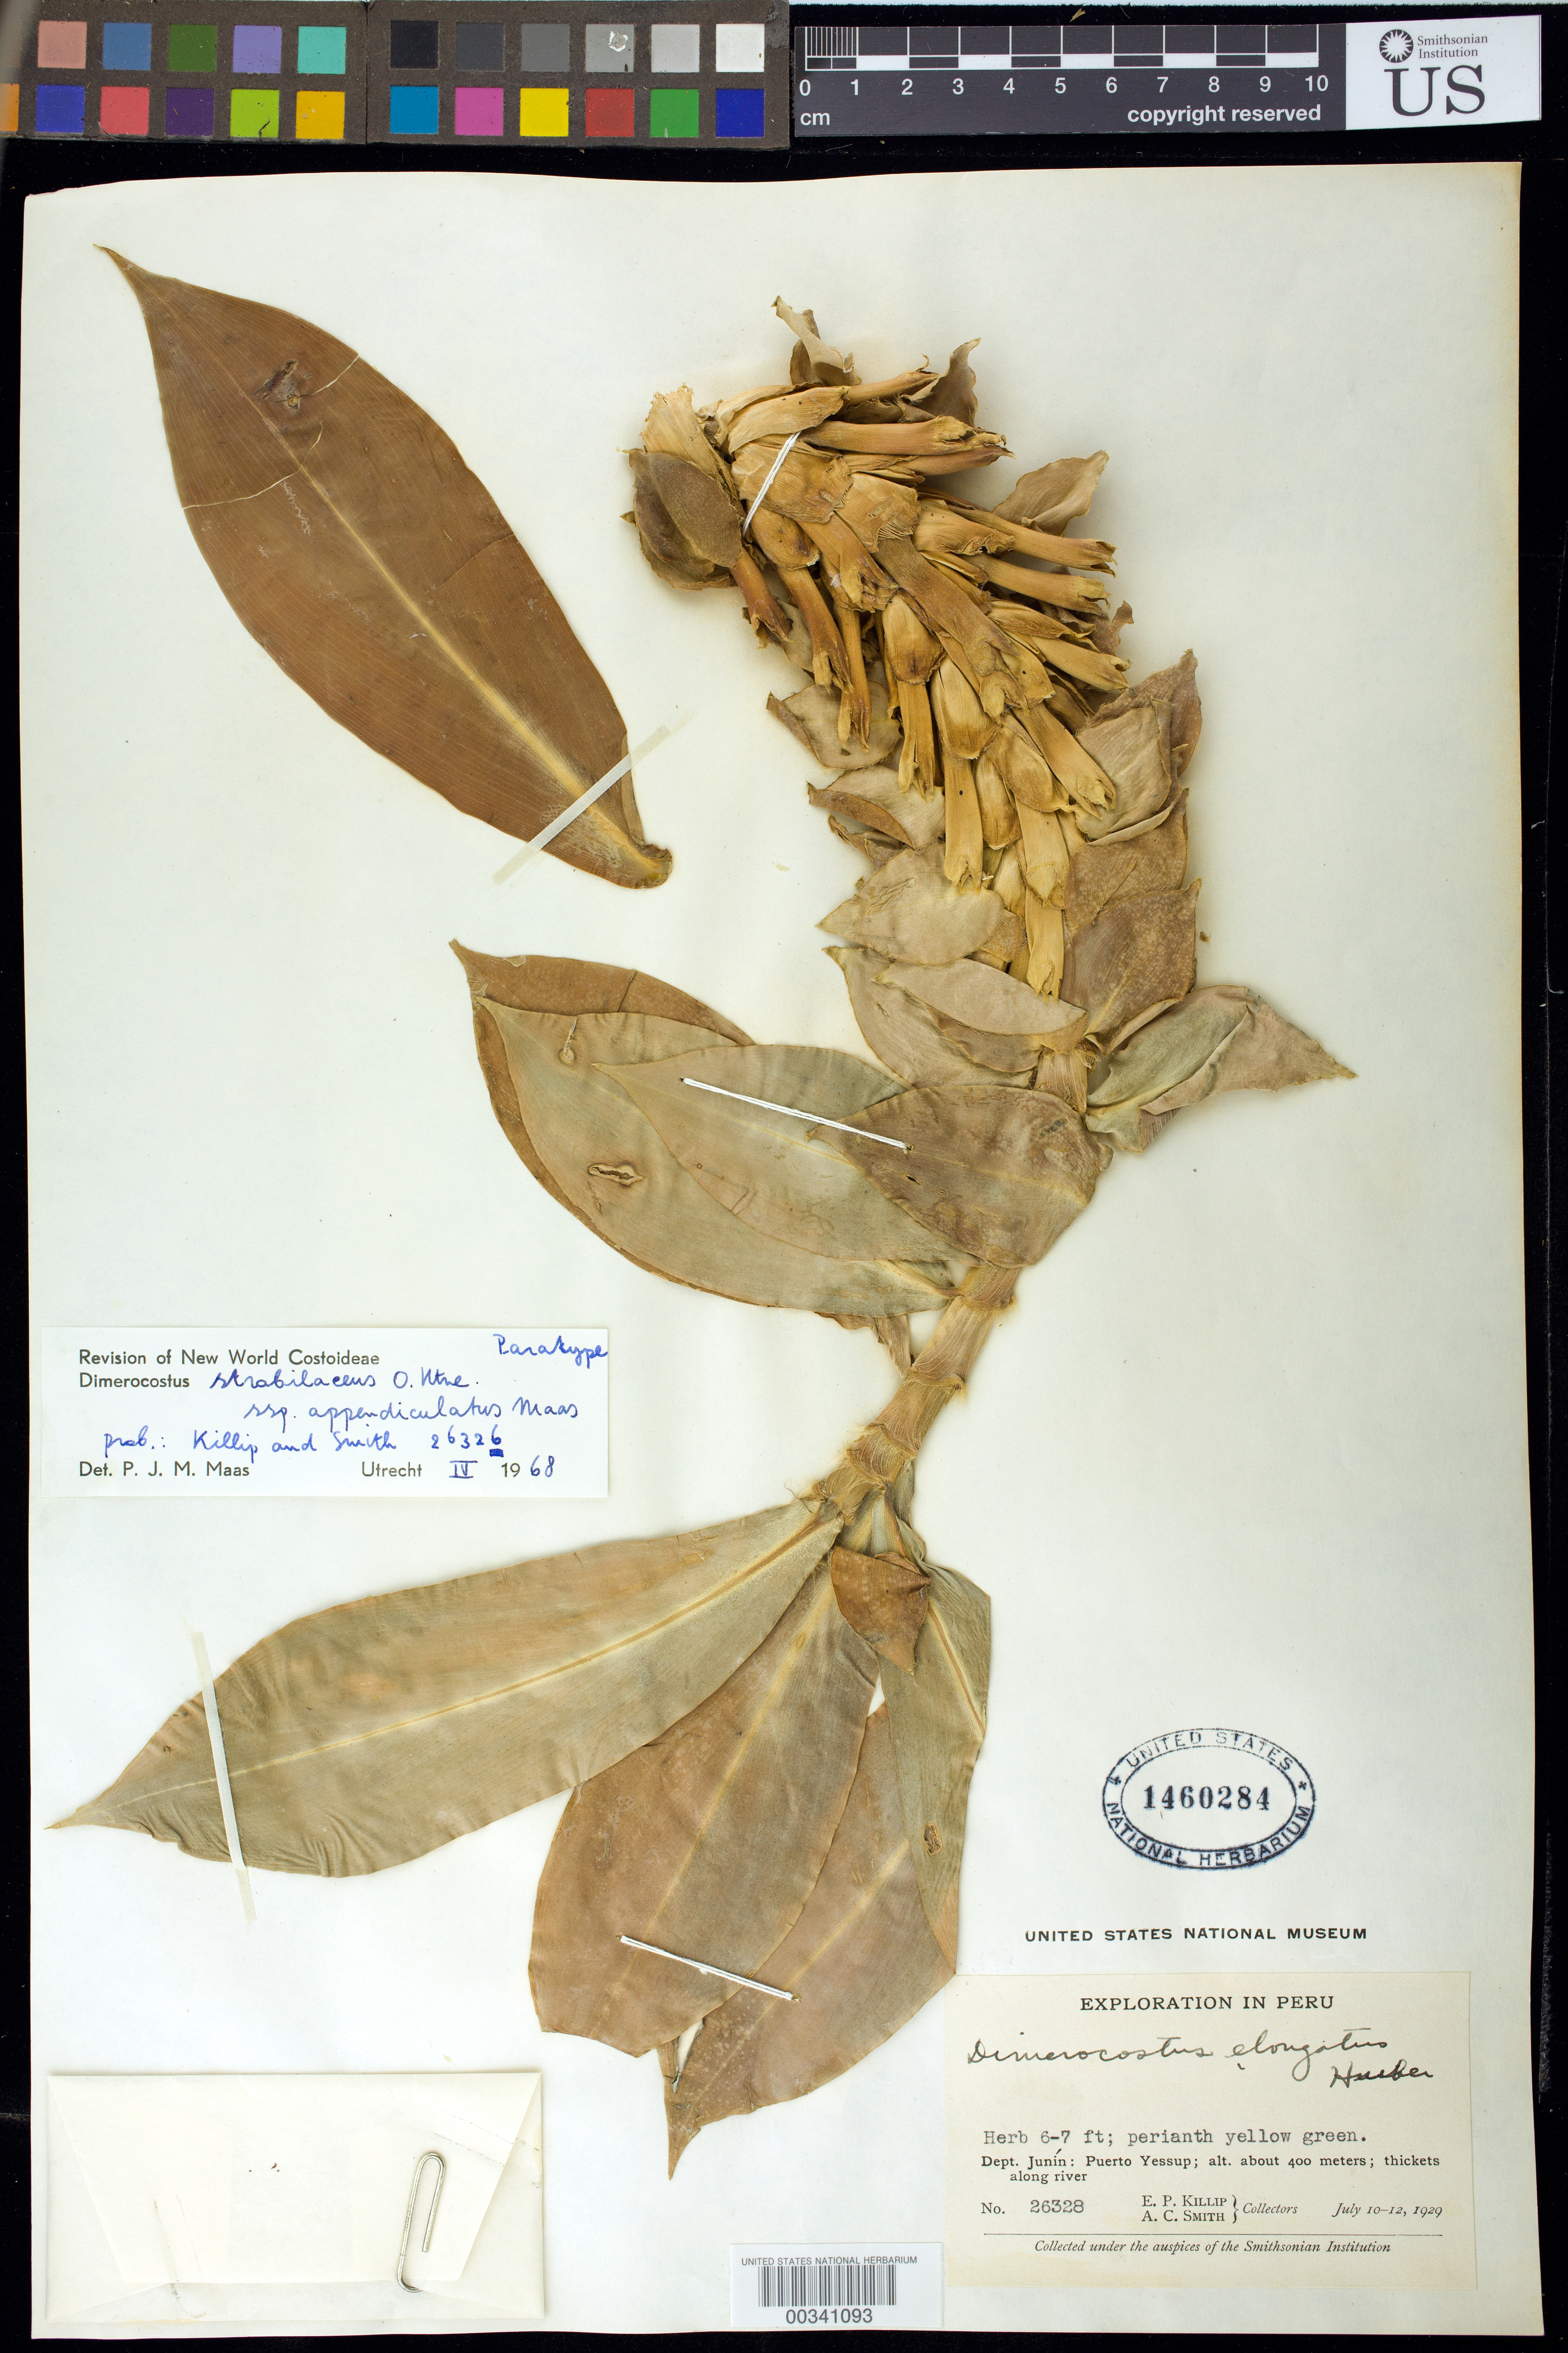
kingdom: Plantae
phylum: Tracheophyta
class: Liliopsida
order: Zingiberales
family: Costaceae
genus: Dimerocostus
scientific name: Dimerocostus strobilaceus subsp. appendiculatus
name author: Maas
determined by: Maas, Paul J. M.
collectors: E. P. Killip & A. C. Smith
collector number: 26328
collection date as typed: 10 Jul 1929 to 12 Jul 1929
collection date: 1929-07-10/1929-07-12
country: Peru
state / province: Junín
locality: Puerto Yessup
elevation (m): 400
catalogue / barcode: US 1460284